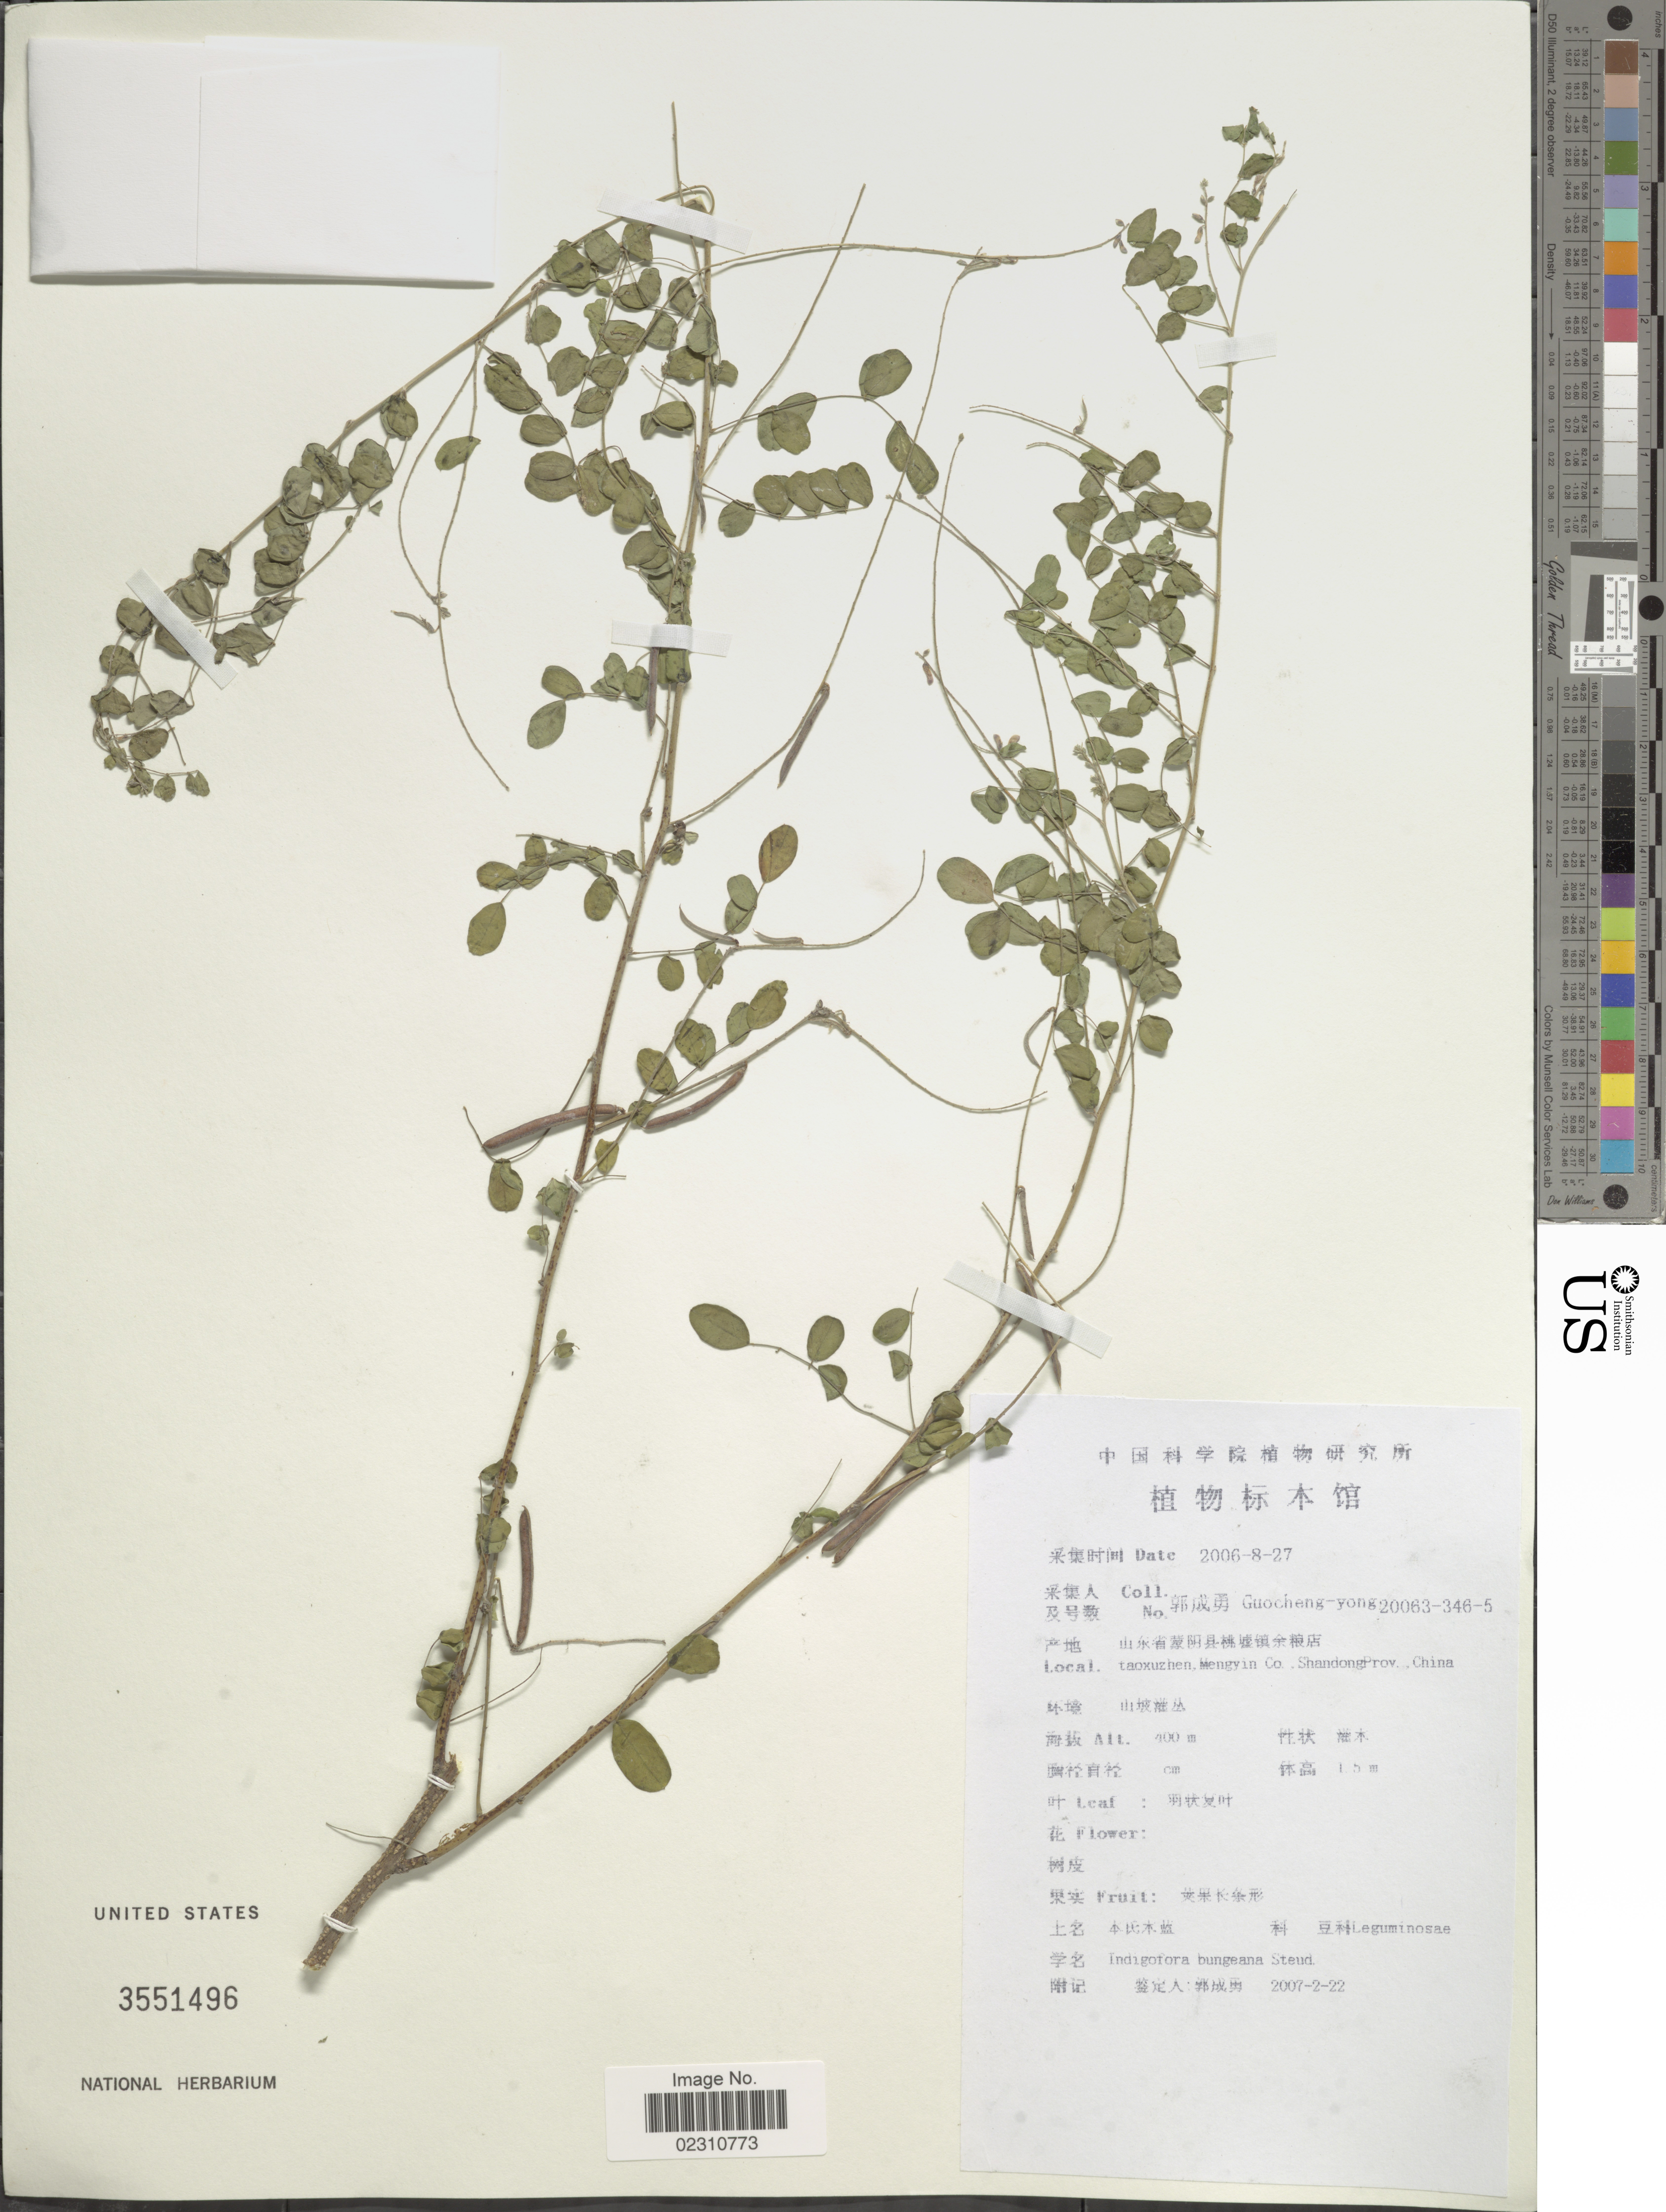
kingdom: Plantae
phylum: Tracheophyta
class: Magnoliopsida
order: Fabales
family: Fabaceae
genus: Indigofera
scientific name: Indigofera bungeana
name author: Walp.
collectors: Guo cheng-yong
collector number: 20063-346-5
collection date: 2007-02-22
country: China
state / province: Shandong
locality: Taoxuzhen, Mengy in Co., Shnadong prov., China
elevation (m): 400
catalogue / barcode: US 3551496